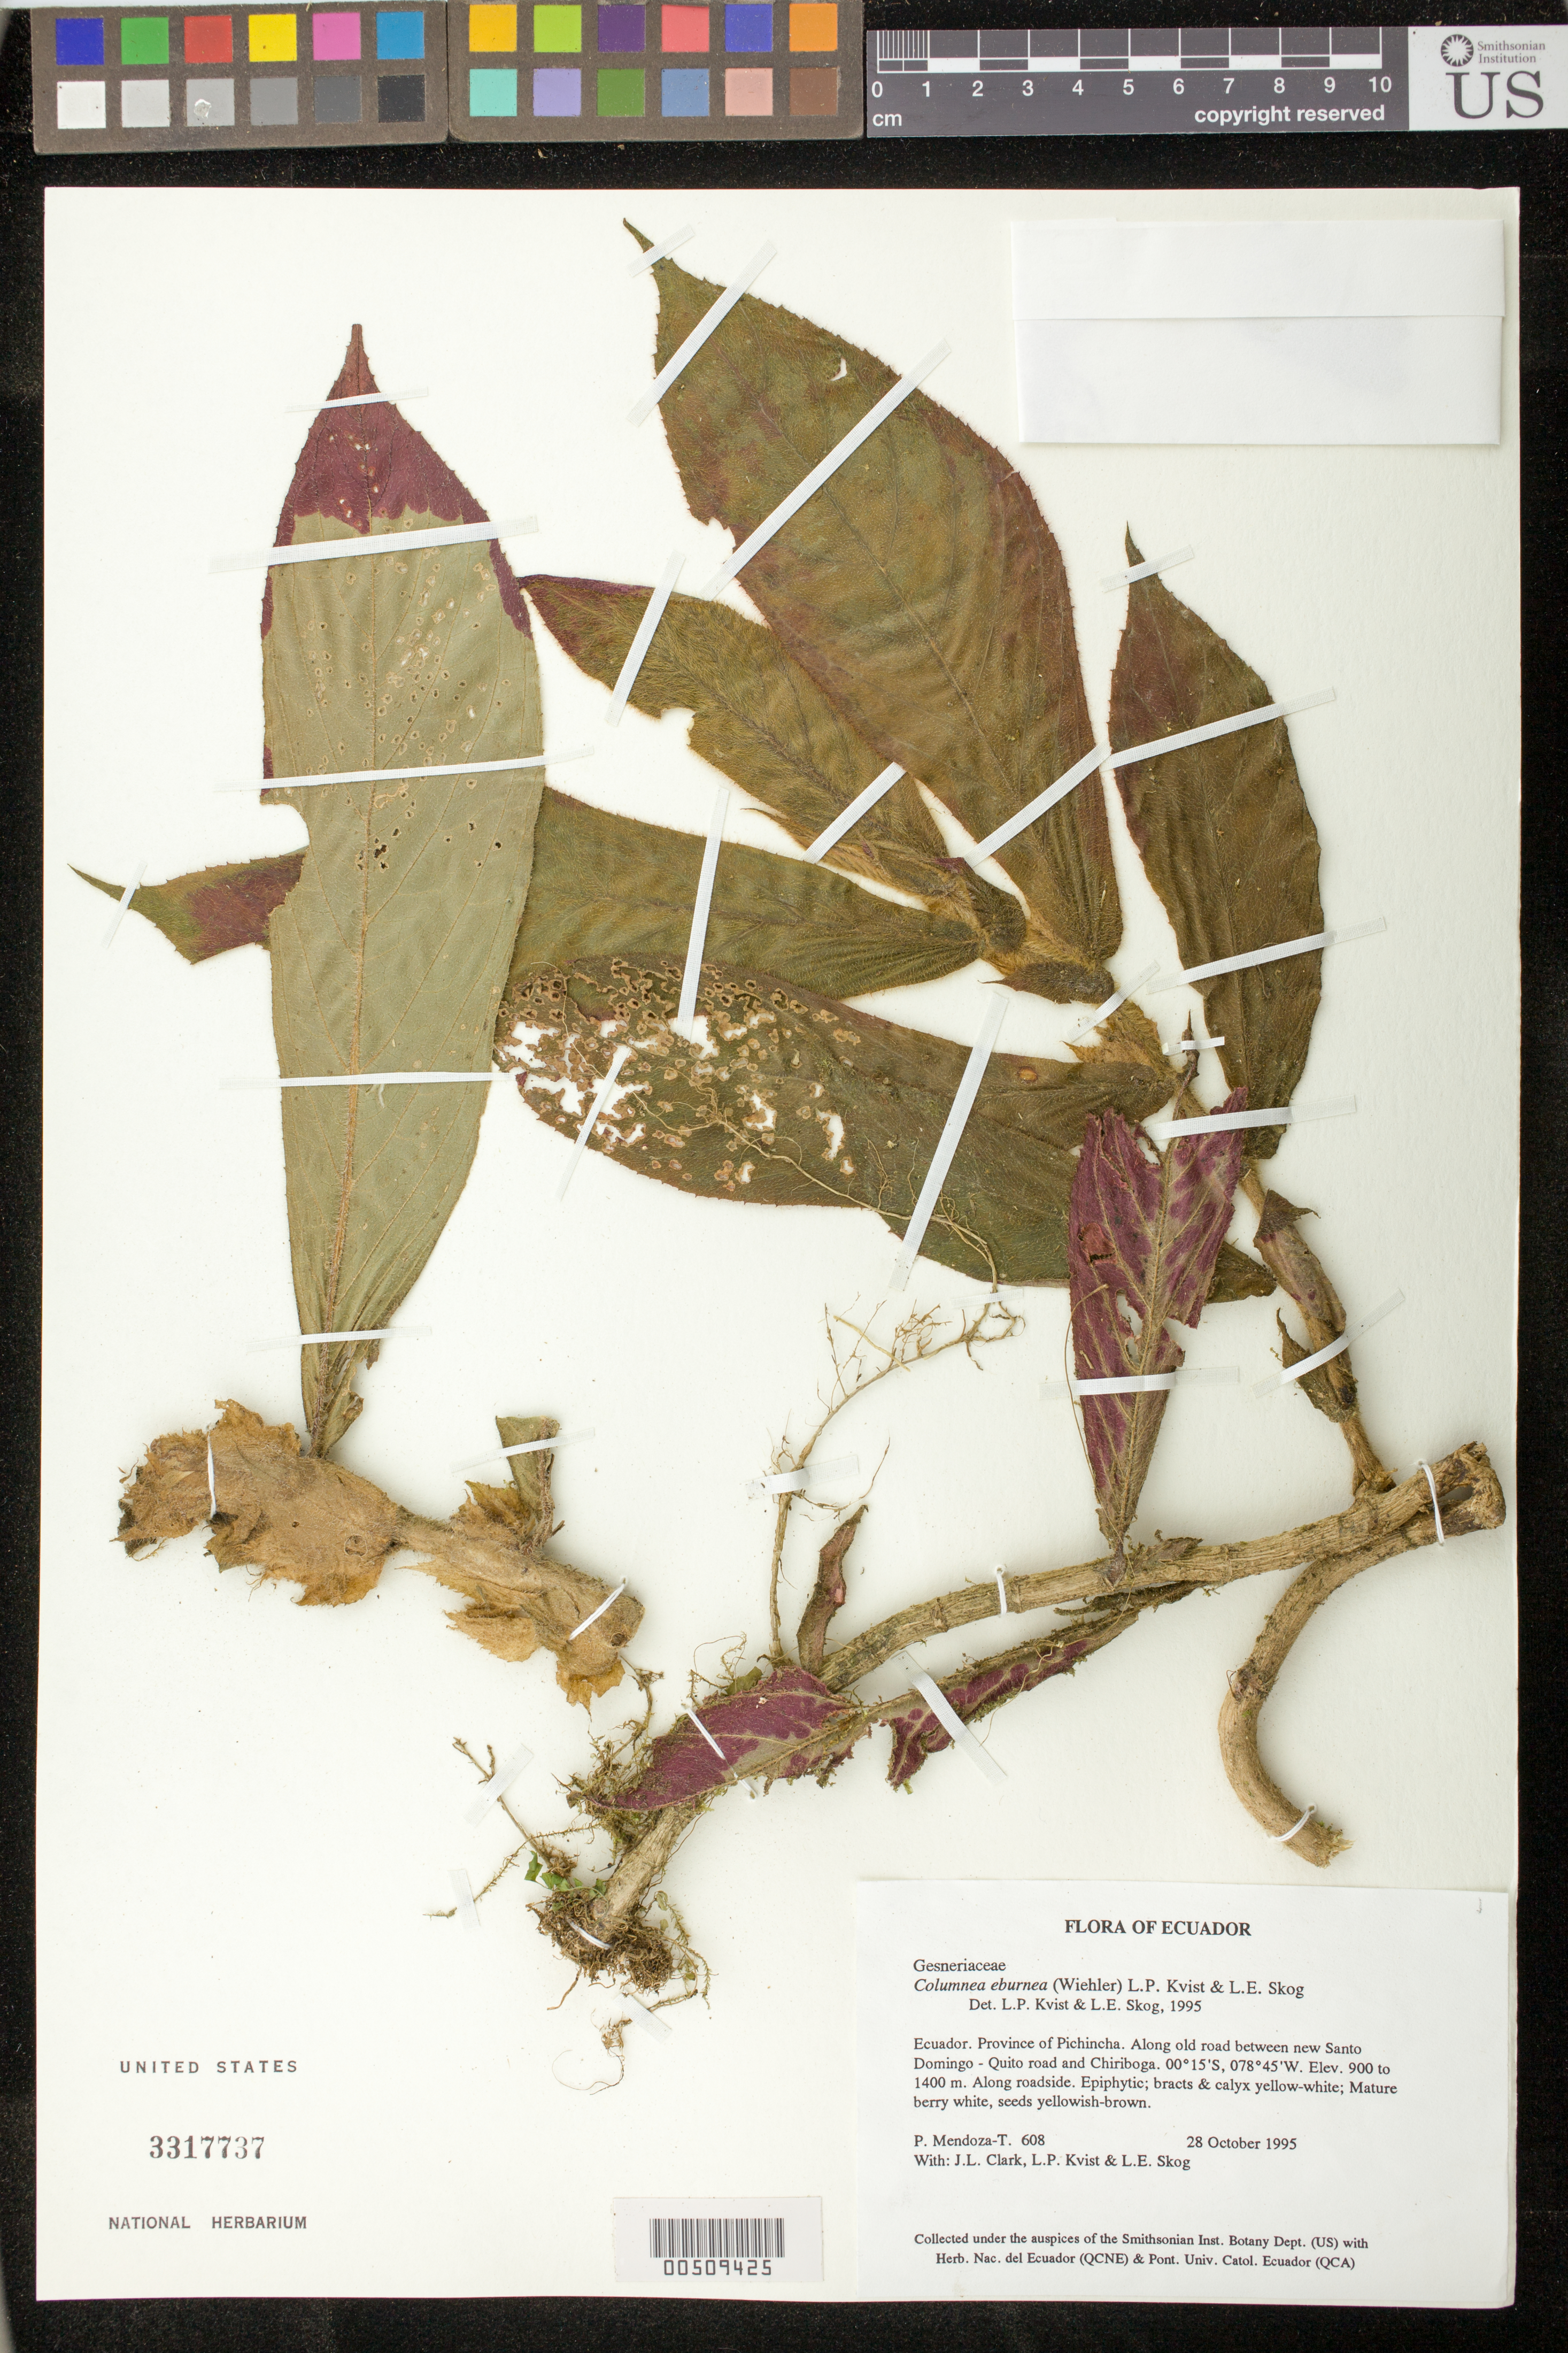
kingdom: Plantae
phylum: Tracheophyta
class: Magnoliopsida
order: Lamiales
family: Gesneriaceae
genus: Columnea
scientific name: Columnea eburnea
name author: (Wiehler) L.P. Kvist & L.E. Skog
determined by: Skog, Laurence E.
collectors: P. Mendoza-T., J. L. Clark, L. P. Kvist & L. E. Skog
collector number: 608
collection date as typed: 28 Oct 1995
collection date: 1995-10-28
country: Ecuador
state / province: Pichincha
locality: Along old road between new Santo Domingo - Quito road and Chiriboga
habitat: Along roadside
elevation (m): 900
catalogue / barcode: US 3317737